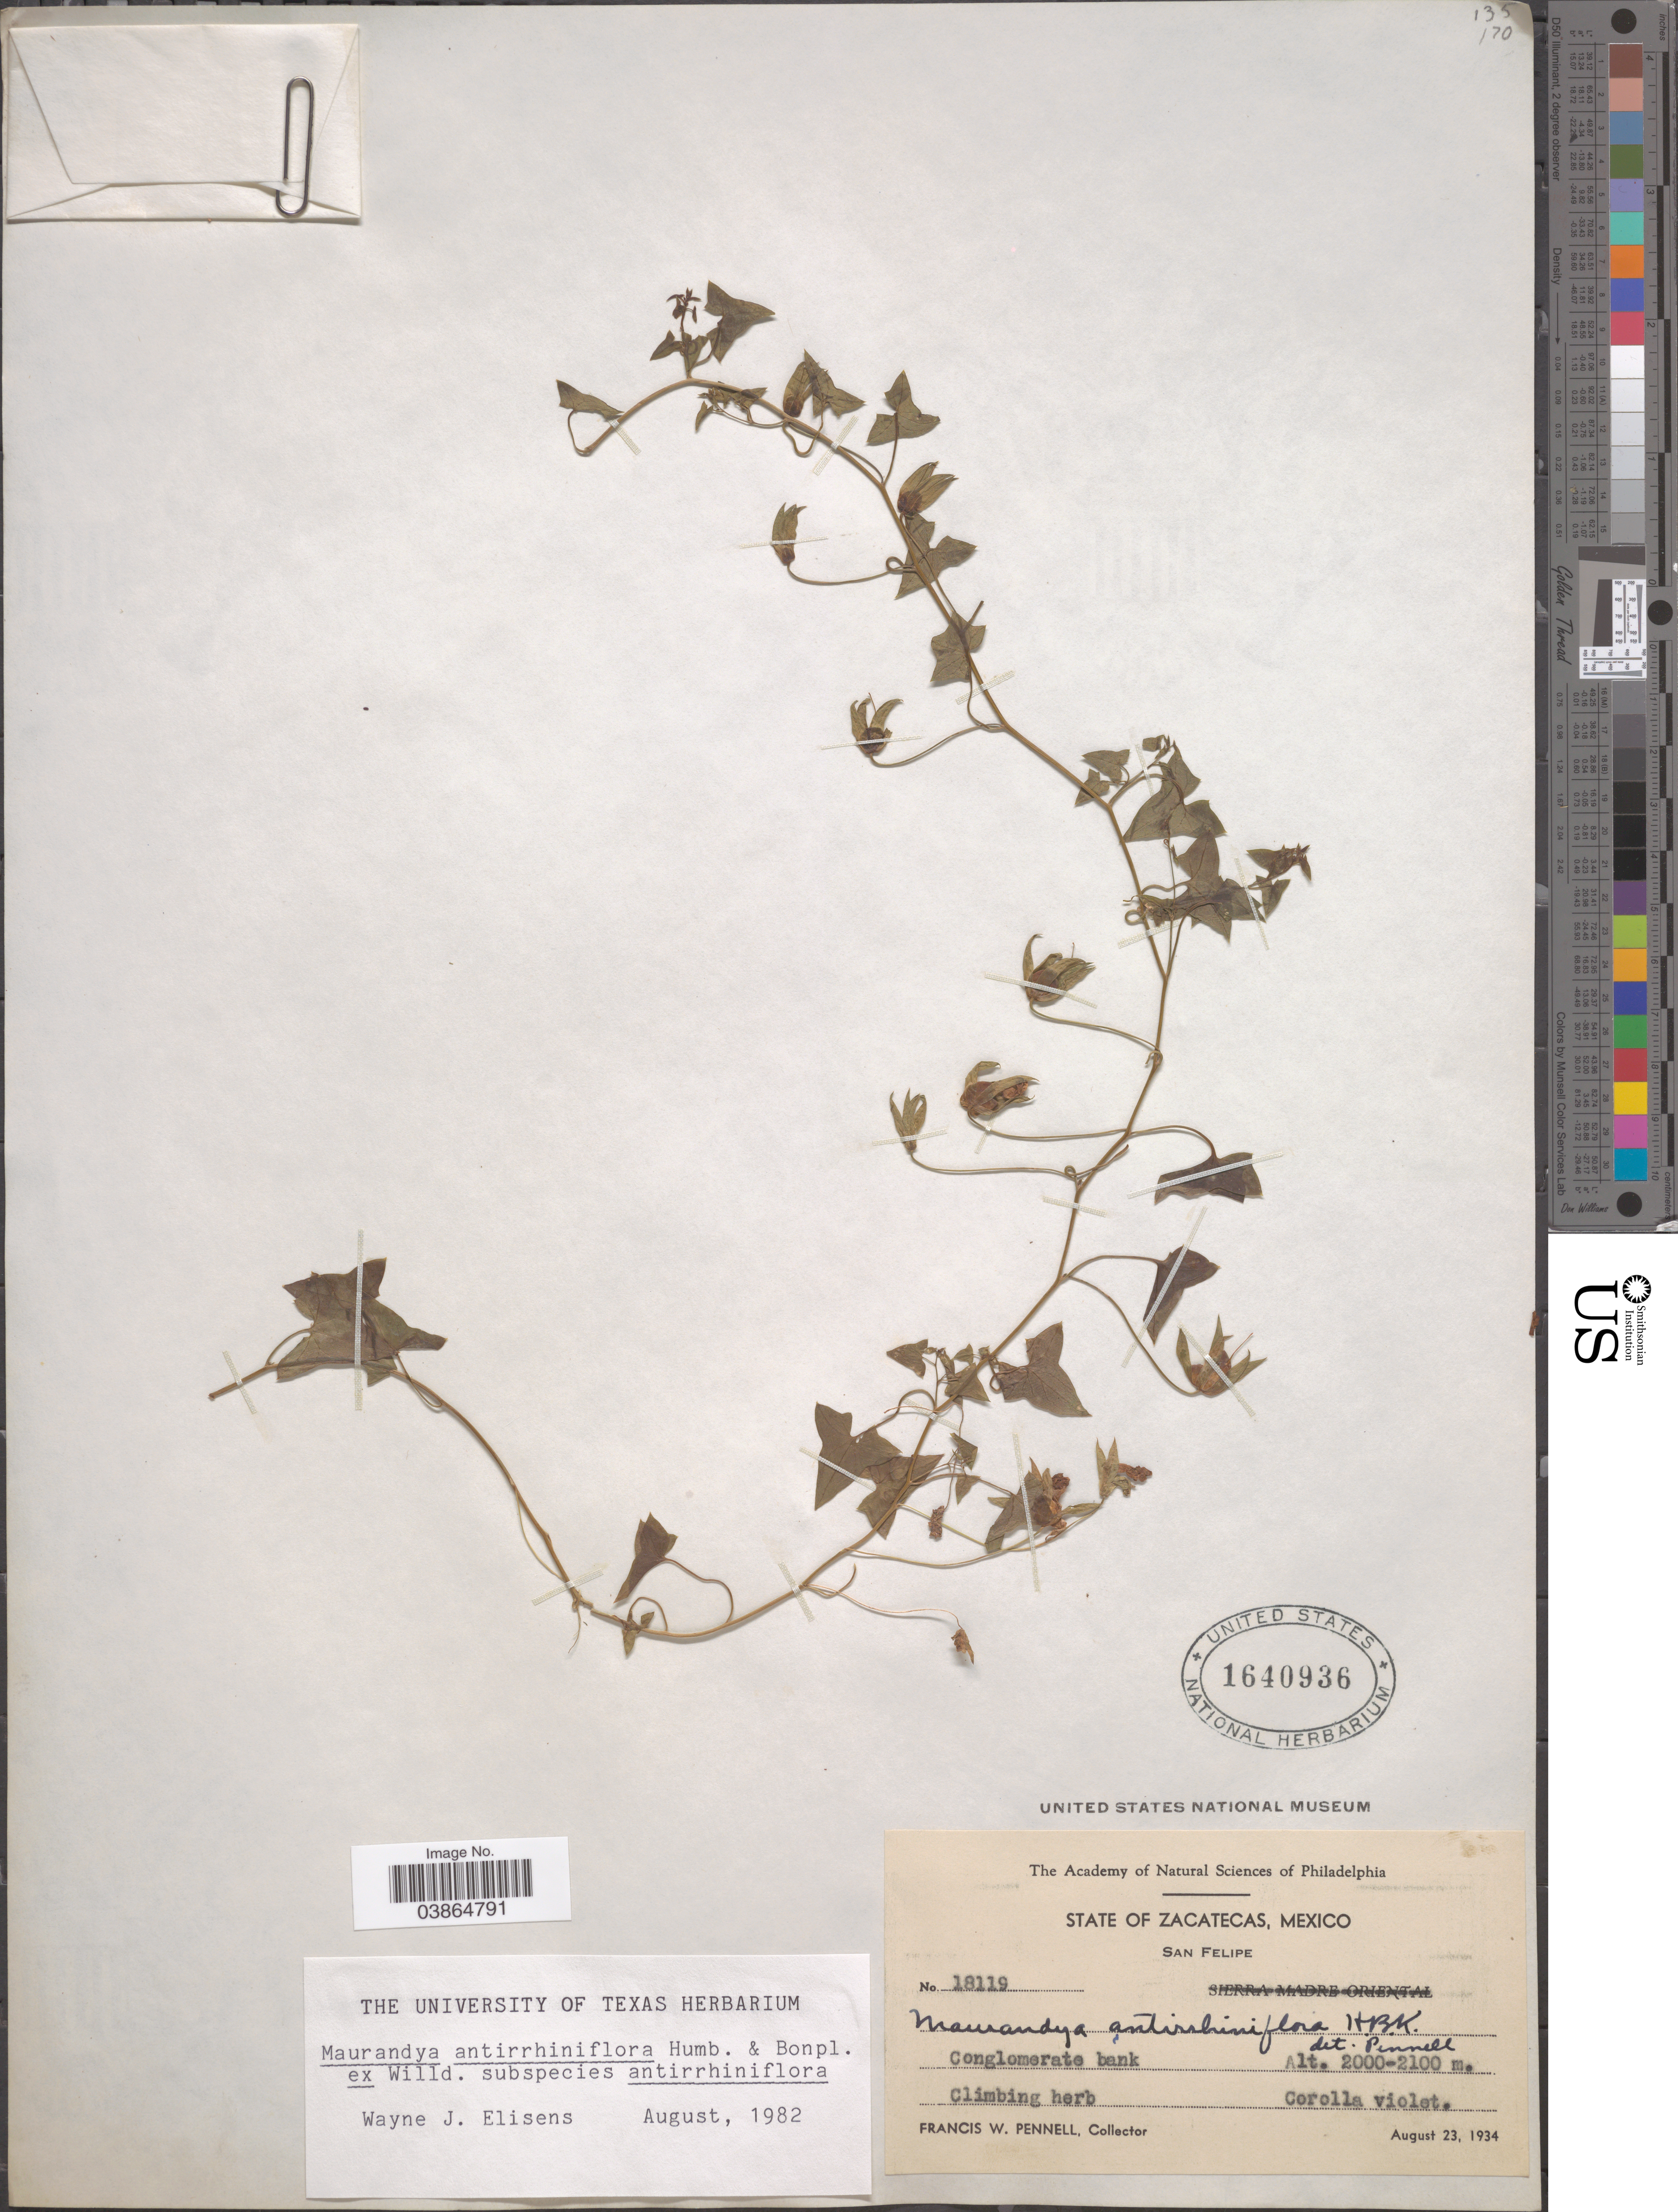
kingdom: Plantae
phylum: Tracheophyta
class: Magnoliopsida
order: Lamiales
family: Plantaginaceae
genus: Maurandya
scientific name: Maurandya antirrhiniflora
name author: Humb. & Bonpl. ex Willd.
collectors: F. W. Pennell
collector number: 18119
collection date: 1934-08-23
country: Mexico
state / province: Zacatecas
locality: San Felipe.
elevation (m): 2000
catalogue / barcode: US 1640936